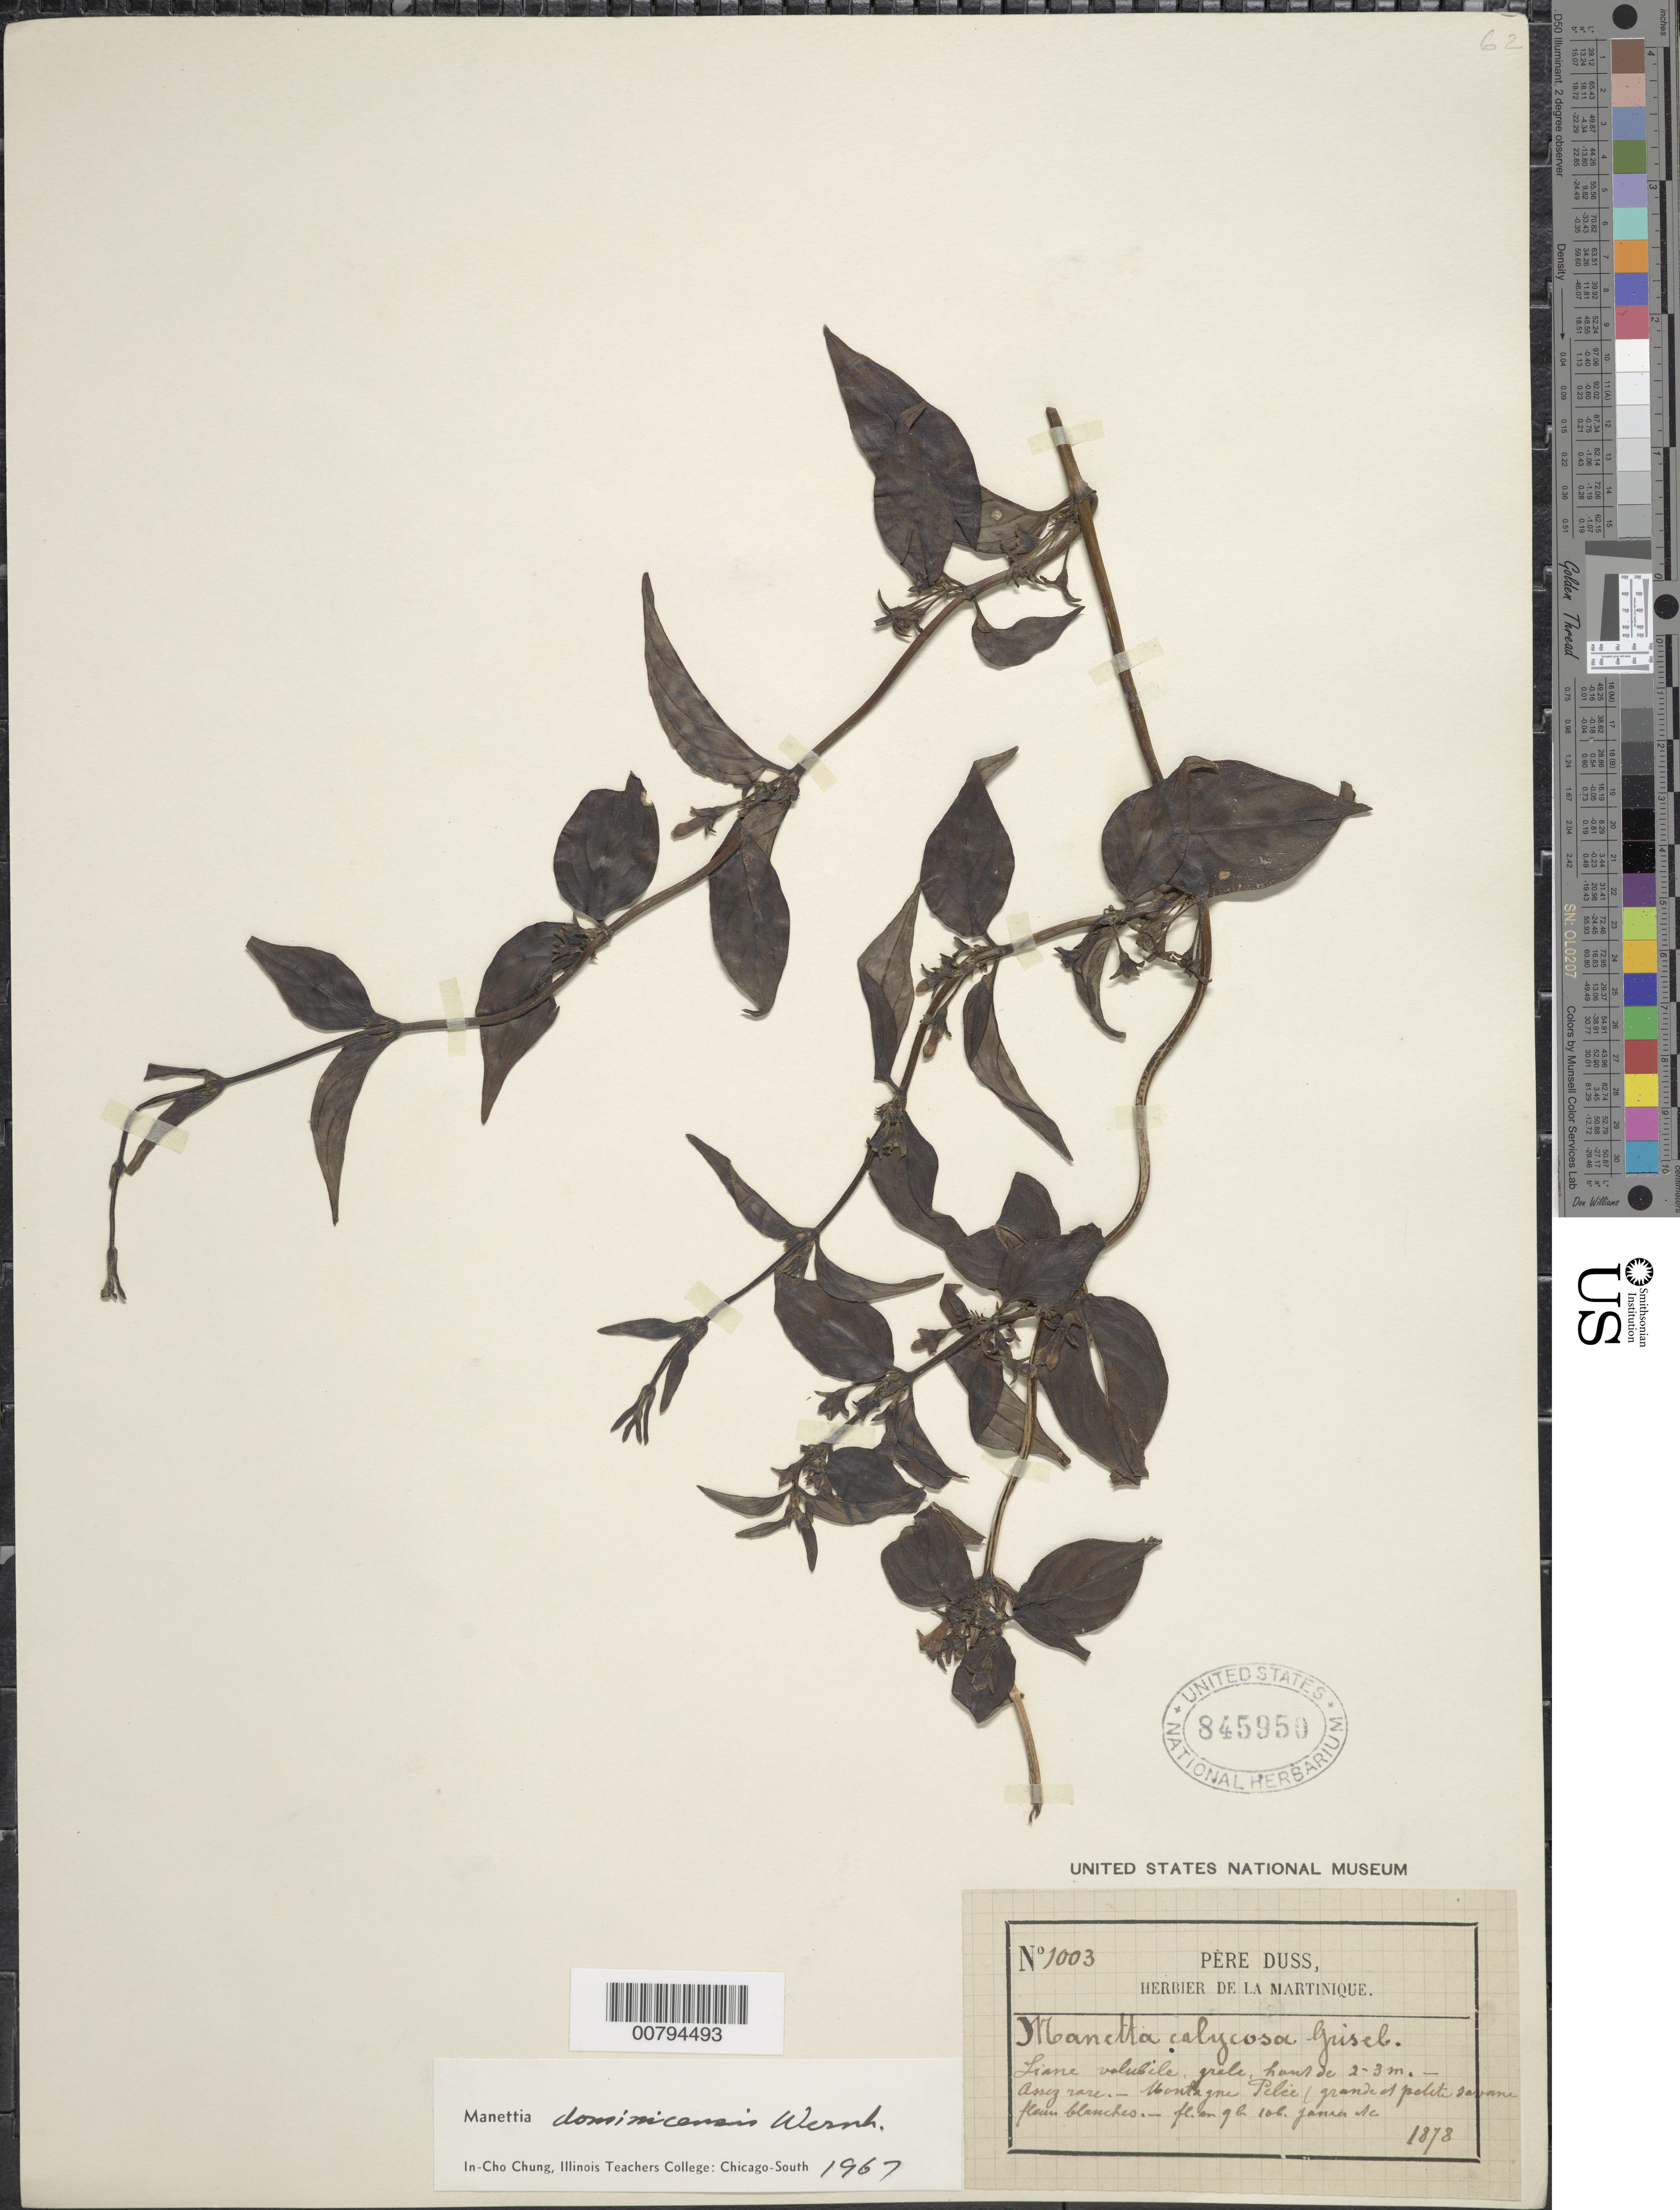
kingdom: Plantae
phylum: Tracheophyta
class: Magnoliopsida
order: Gentianales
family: Rubiaceae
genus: Manettia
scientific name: Manettia dominicensis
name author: Wernham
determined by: Chung, In Cho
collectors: Père Duss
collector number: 1003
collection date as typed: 1878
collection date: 1878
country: Martinique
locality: Montagne Pelée, grande et petite savane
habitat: Mountain savanna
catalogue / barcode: US 845950